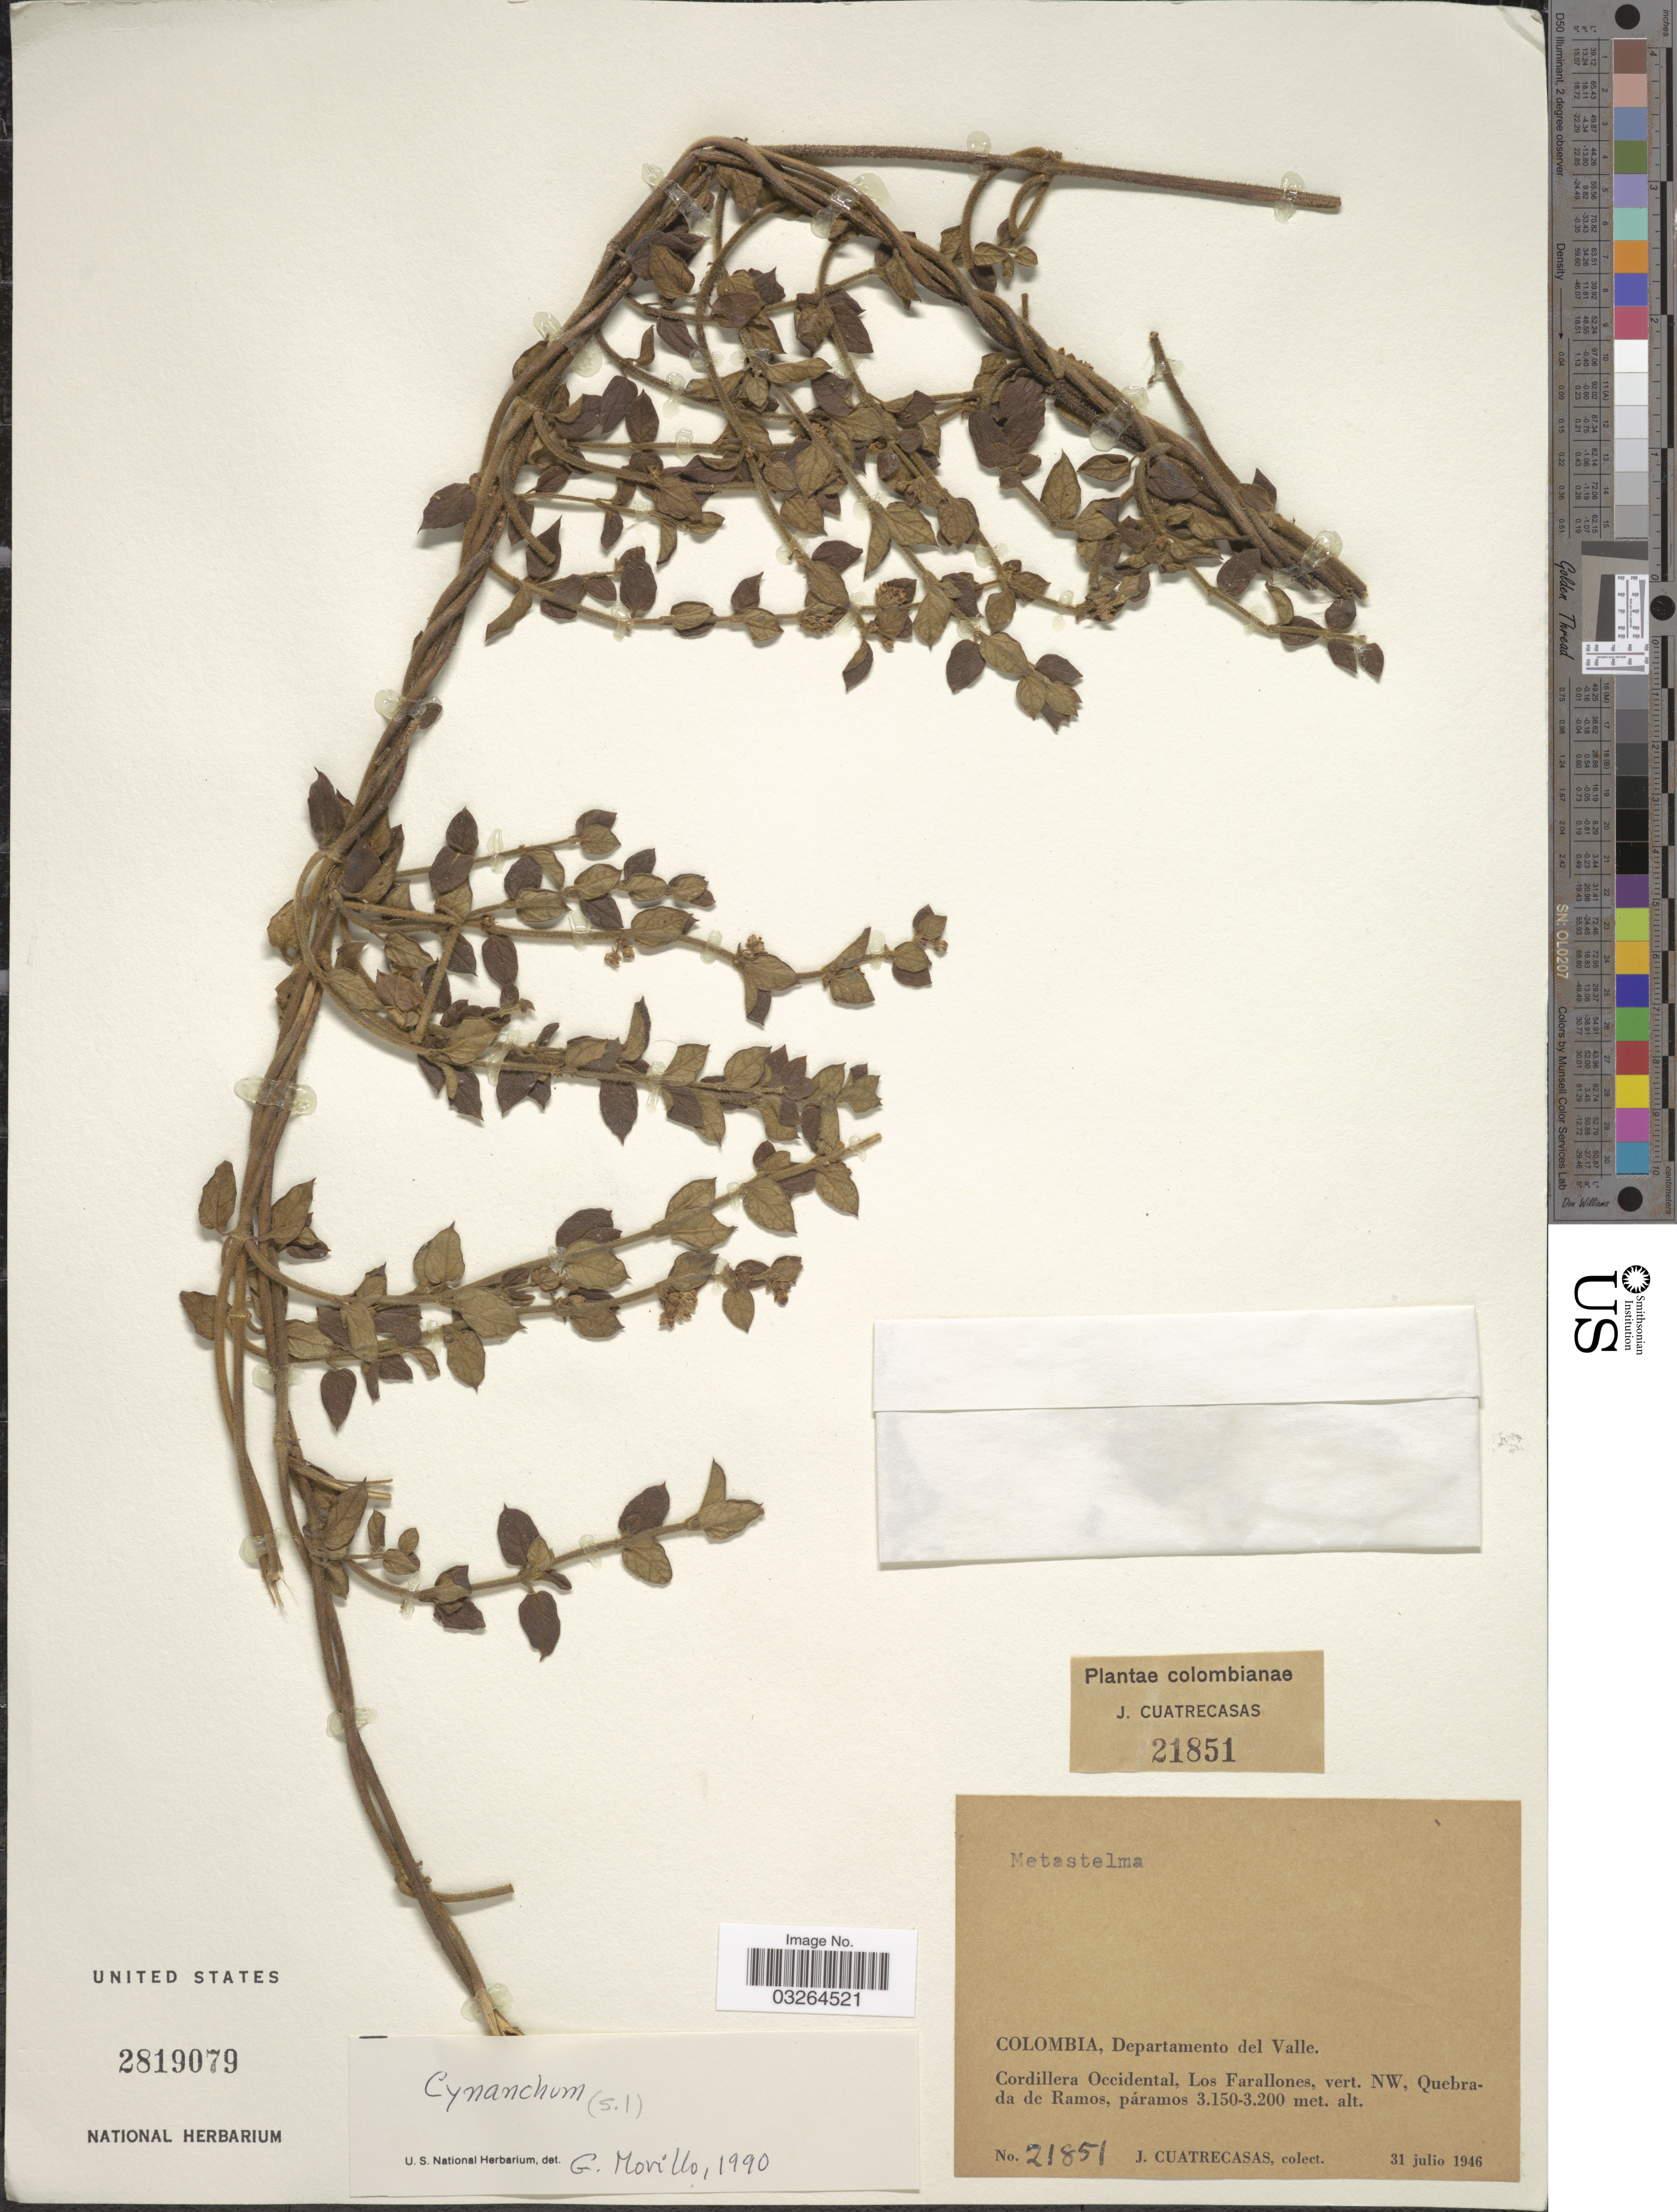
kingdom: Plantae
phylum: Tracheophyta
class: Magnoliopsida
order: Gentianales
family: Apocynaceae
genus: Scyphostelma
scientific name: Scyphostelma sp.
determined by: Liede-Schumann, Sigrid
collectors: J. Cuatrecasas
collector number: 21851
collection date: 1946-07-31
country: Colombia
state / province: Valle del Cauca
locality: Departamento del Valle. Cordillera Occidental, Los Farallones, vert. NW, Quebrada de Ramos.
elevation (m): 3150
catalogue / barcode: US 2819079